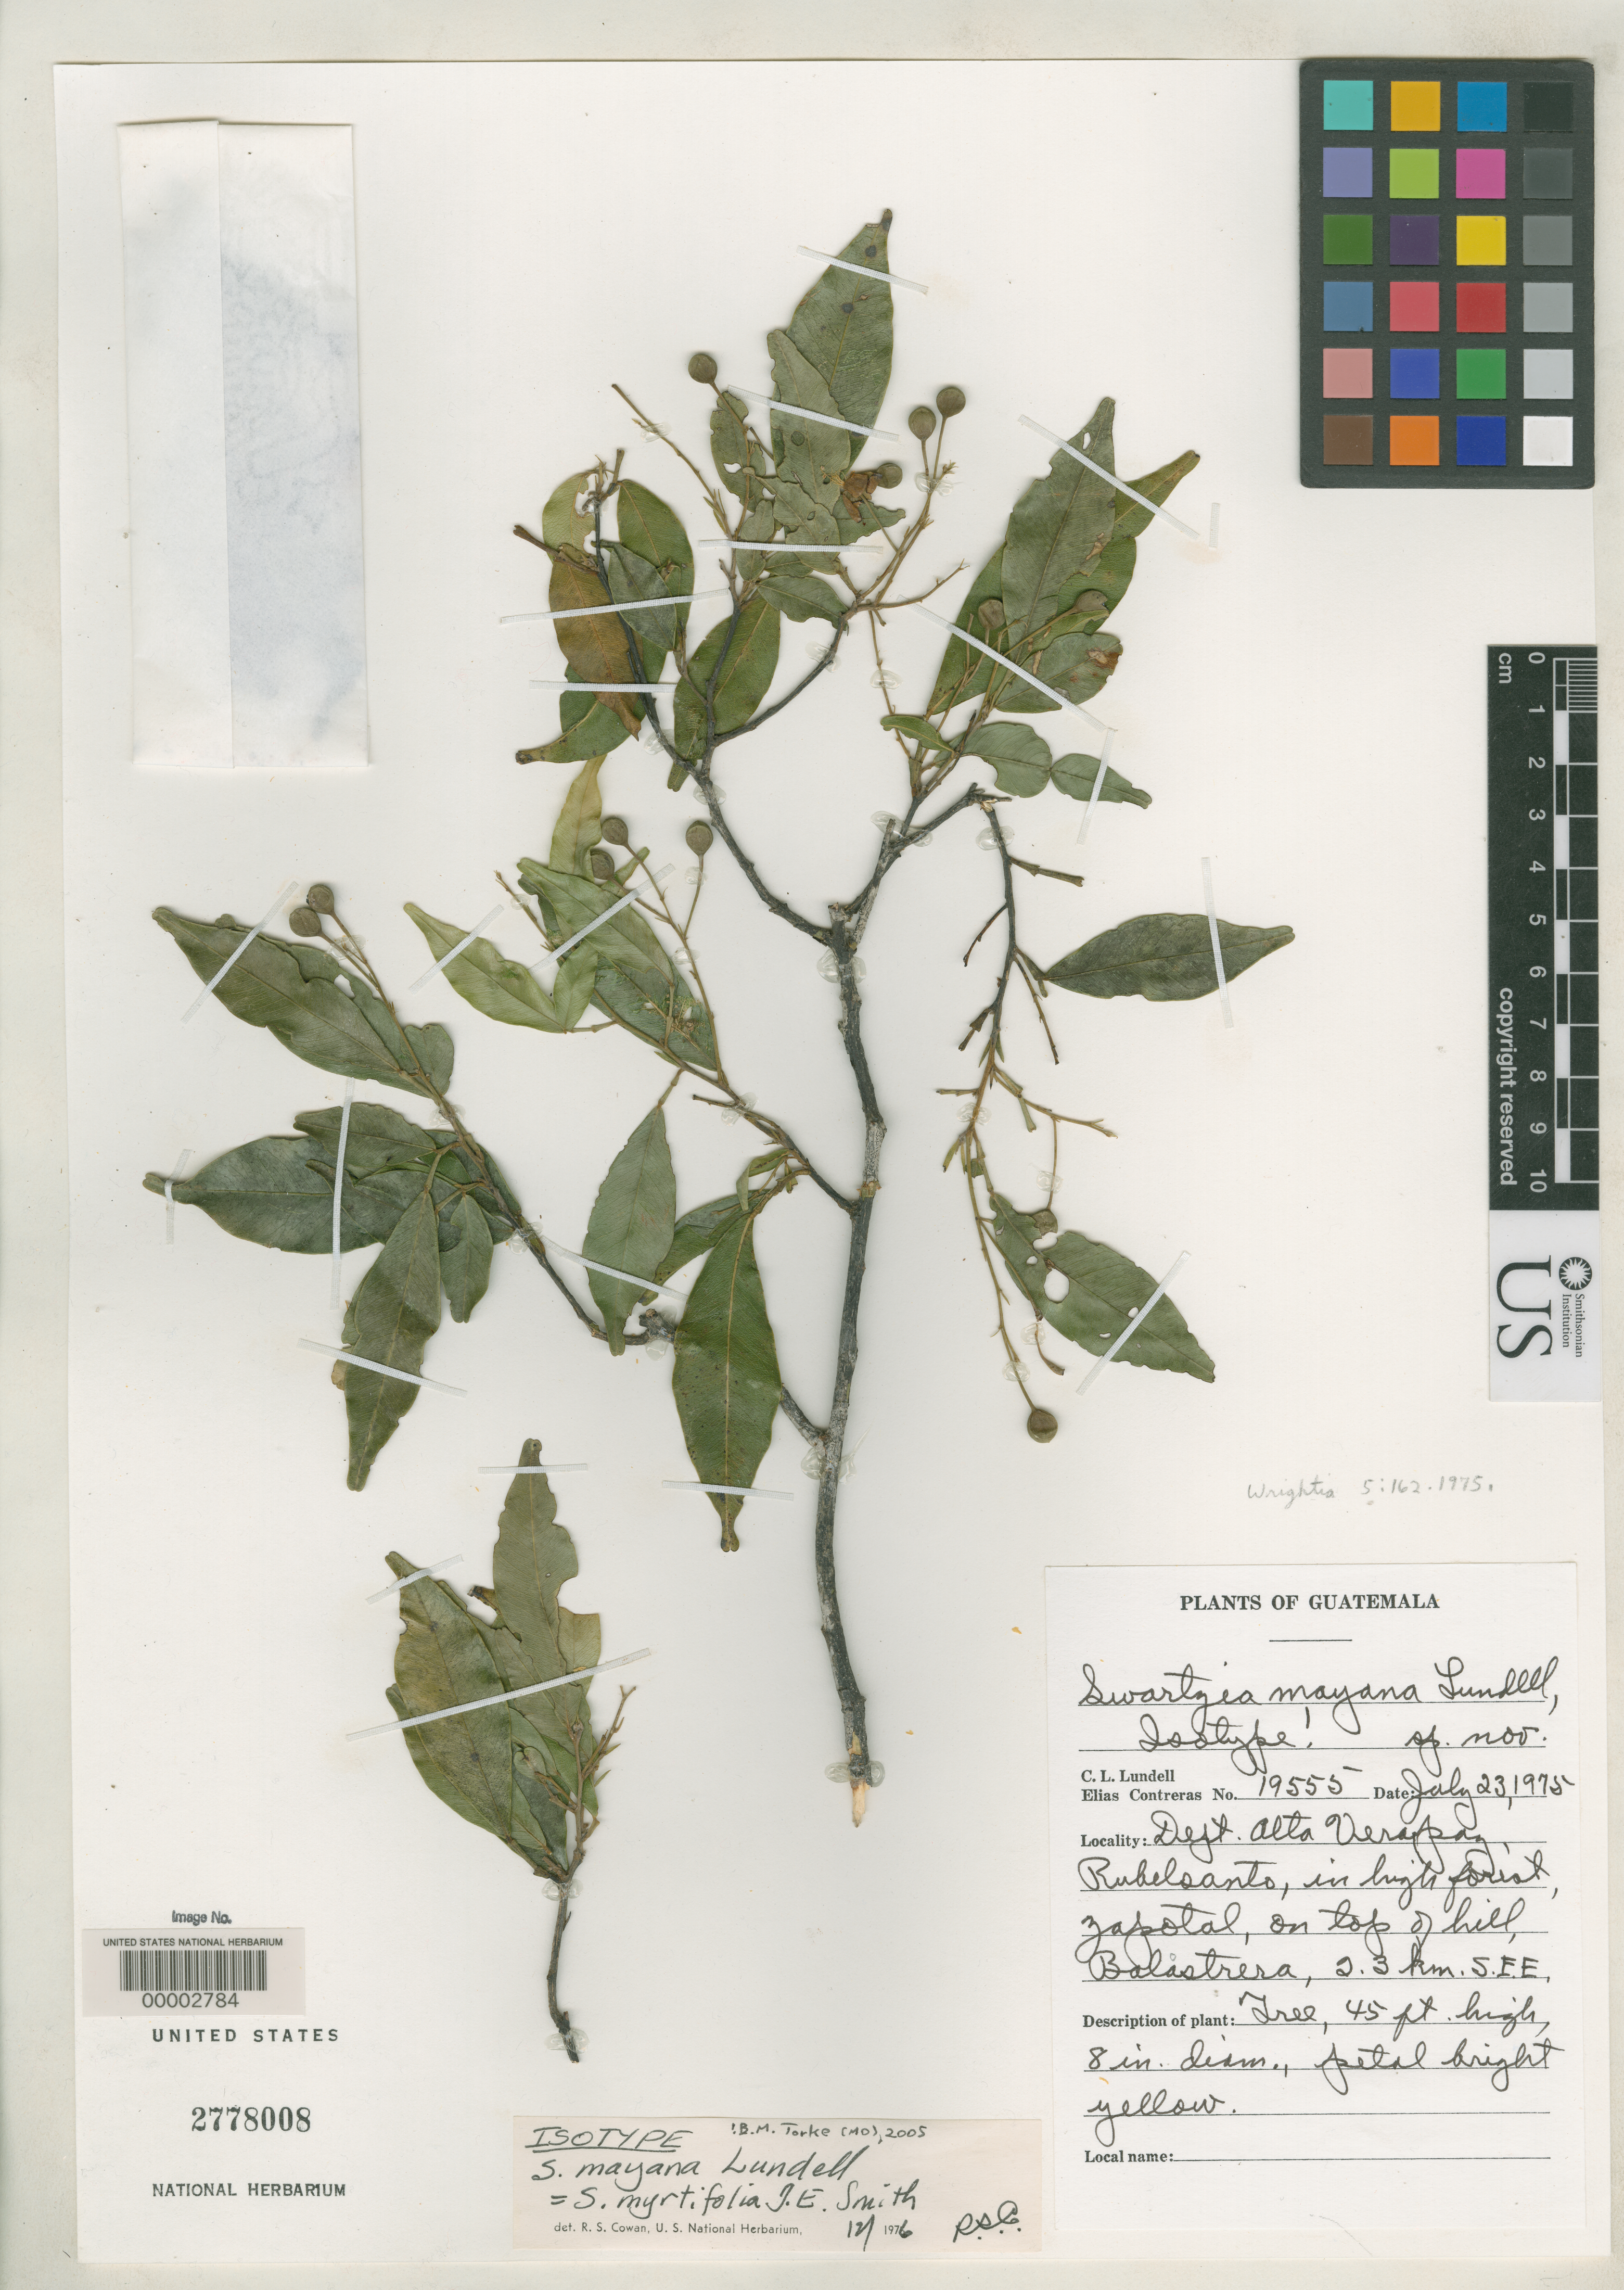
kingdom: Plantae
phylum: Tracheophyta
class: Magnoliopsida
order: Fabales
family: Fabaceae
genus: Swartzia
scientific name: Swartzia mayana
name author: Lundell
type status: Isotype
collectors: C. L. Lundell & E. Contreras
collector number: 19555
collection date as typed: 23 Jul 1975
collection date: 1975-07-23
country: Guatemala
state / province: Alta Verapaz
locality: Rubelsanto, Balostrera.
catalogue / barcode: US 2778008